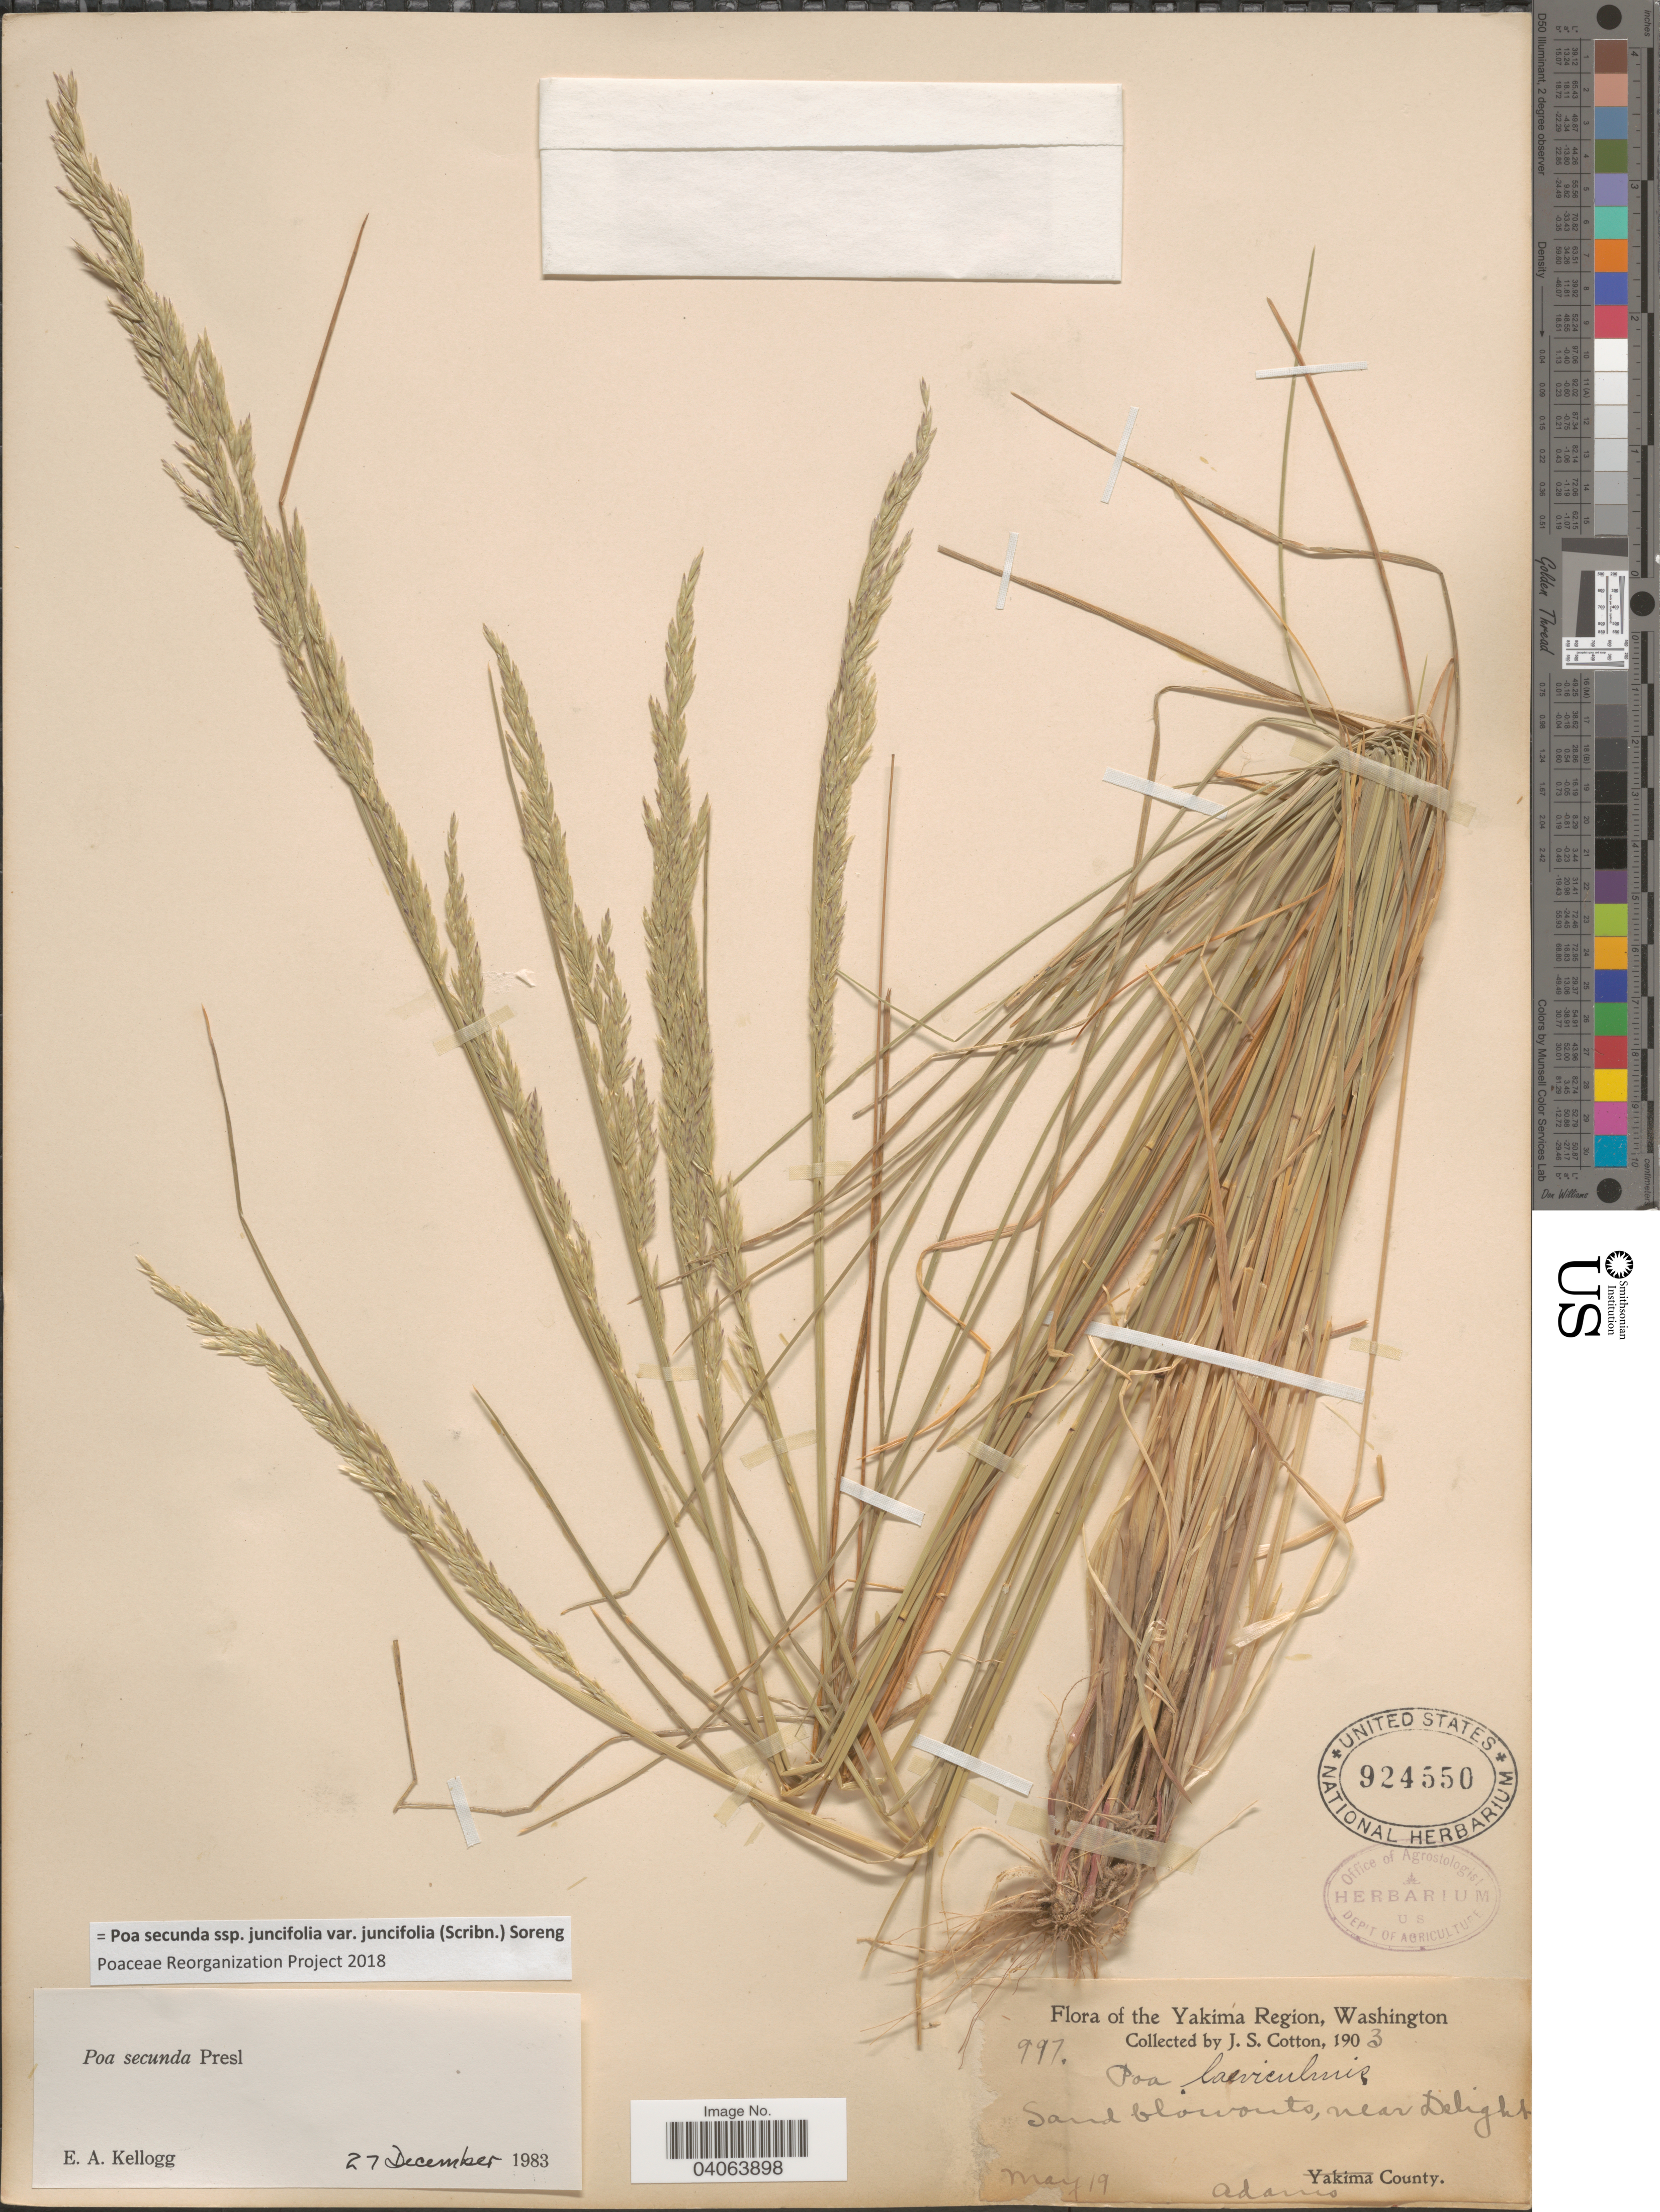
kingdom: Plantae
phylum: Tracheophyta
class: Liliopsida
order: Poales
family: Poaceae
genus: Poa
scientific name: Poa secunda subsp. juncifolia var. juncifolia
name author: (Scribn.) Soreng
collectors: J. S. Cotton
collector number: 997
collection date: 1903-05-19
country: United States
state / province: Washington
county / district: Adams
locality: The Yakima Region. Near Delight. Adams County.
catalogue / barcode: US 924550